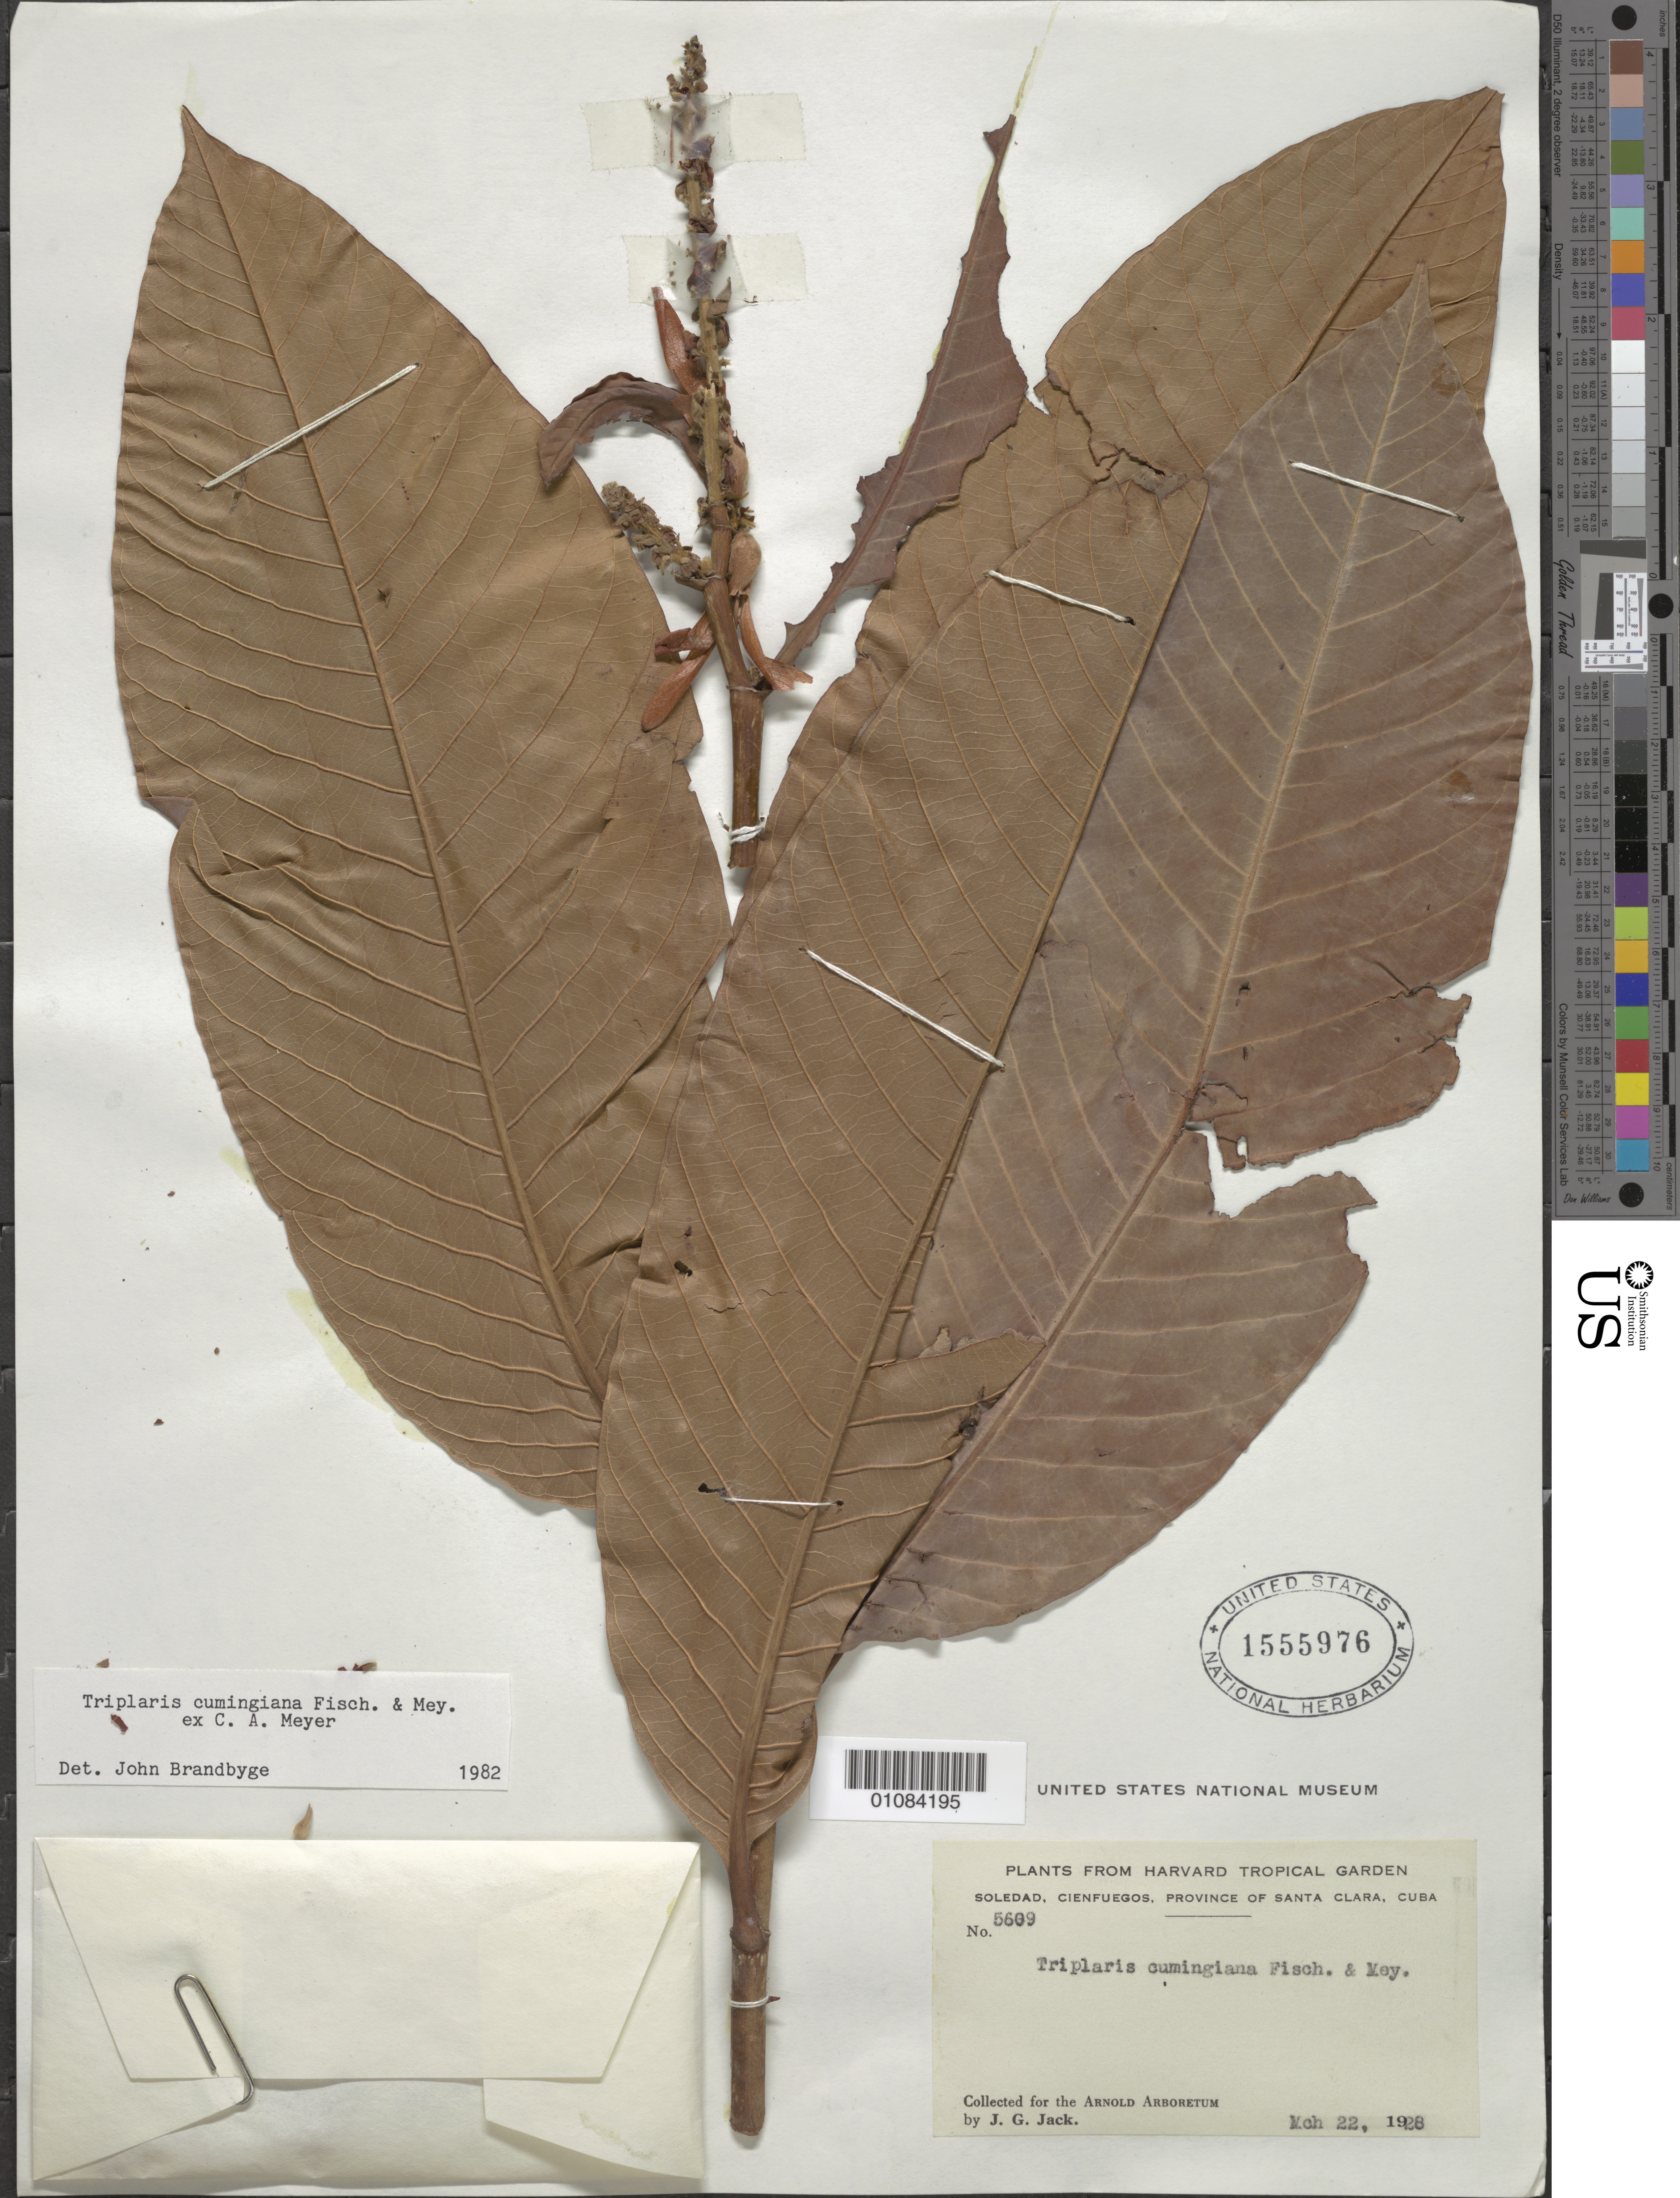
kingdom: Plantae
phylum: Tracheophyta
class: Magnoliopsida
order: Caryophyllales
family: Polygonaceae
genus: Triplaris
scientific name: Triplaris cumingiana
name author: Fisch. & C.A. Mey. ex C.A. Mey.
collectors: J. G. Jack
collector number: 5609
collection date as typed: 22 Mar 1928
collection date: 1928-03-22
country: Cuba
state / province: Cienfuegos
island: Cuba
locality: Province of Santa Clara, Cienfuegos, Soledad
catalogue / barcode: US 1555976